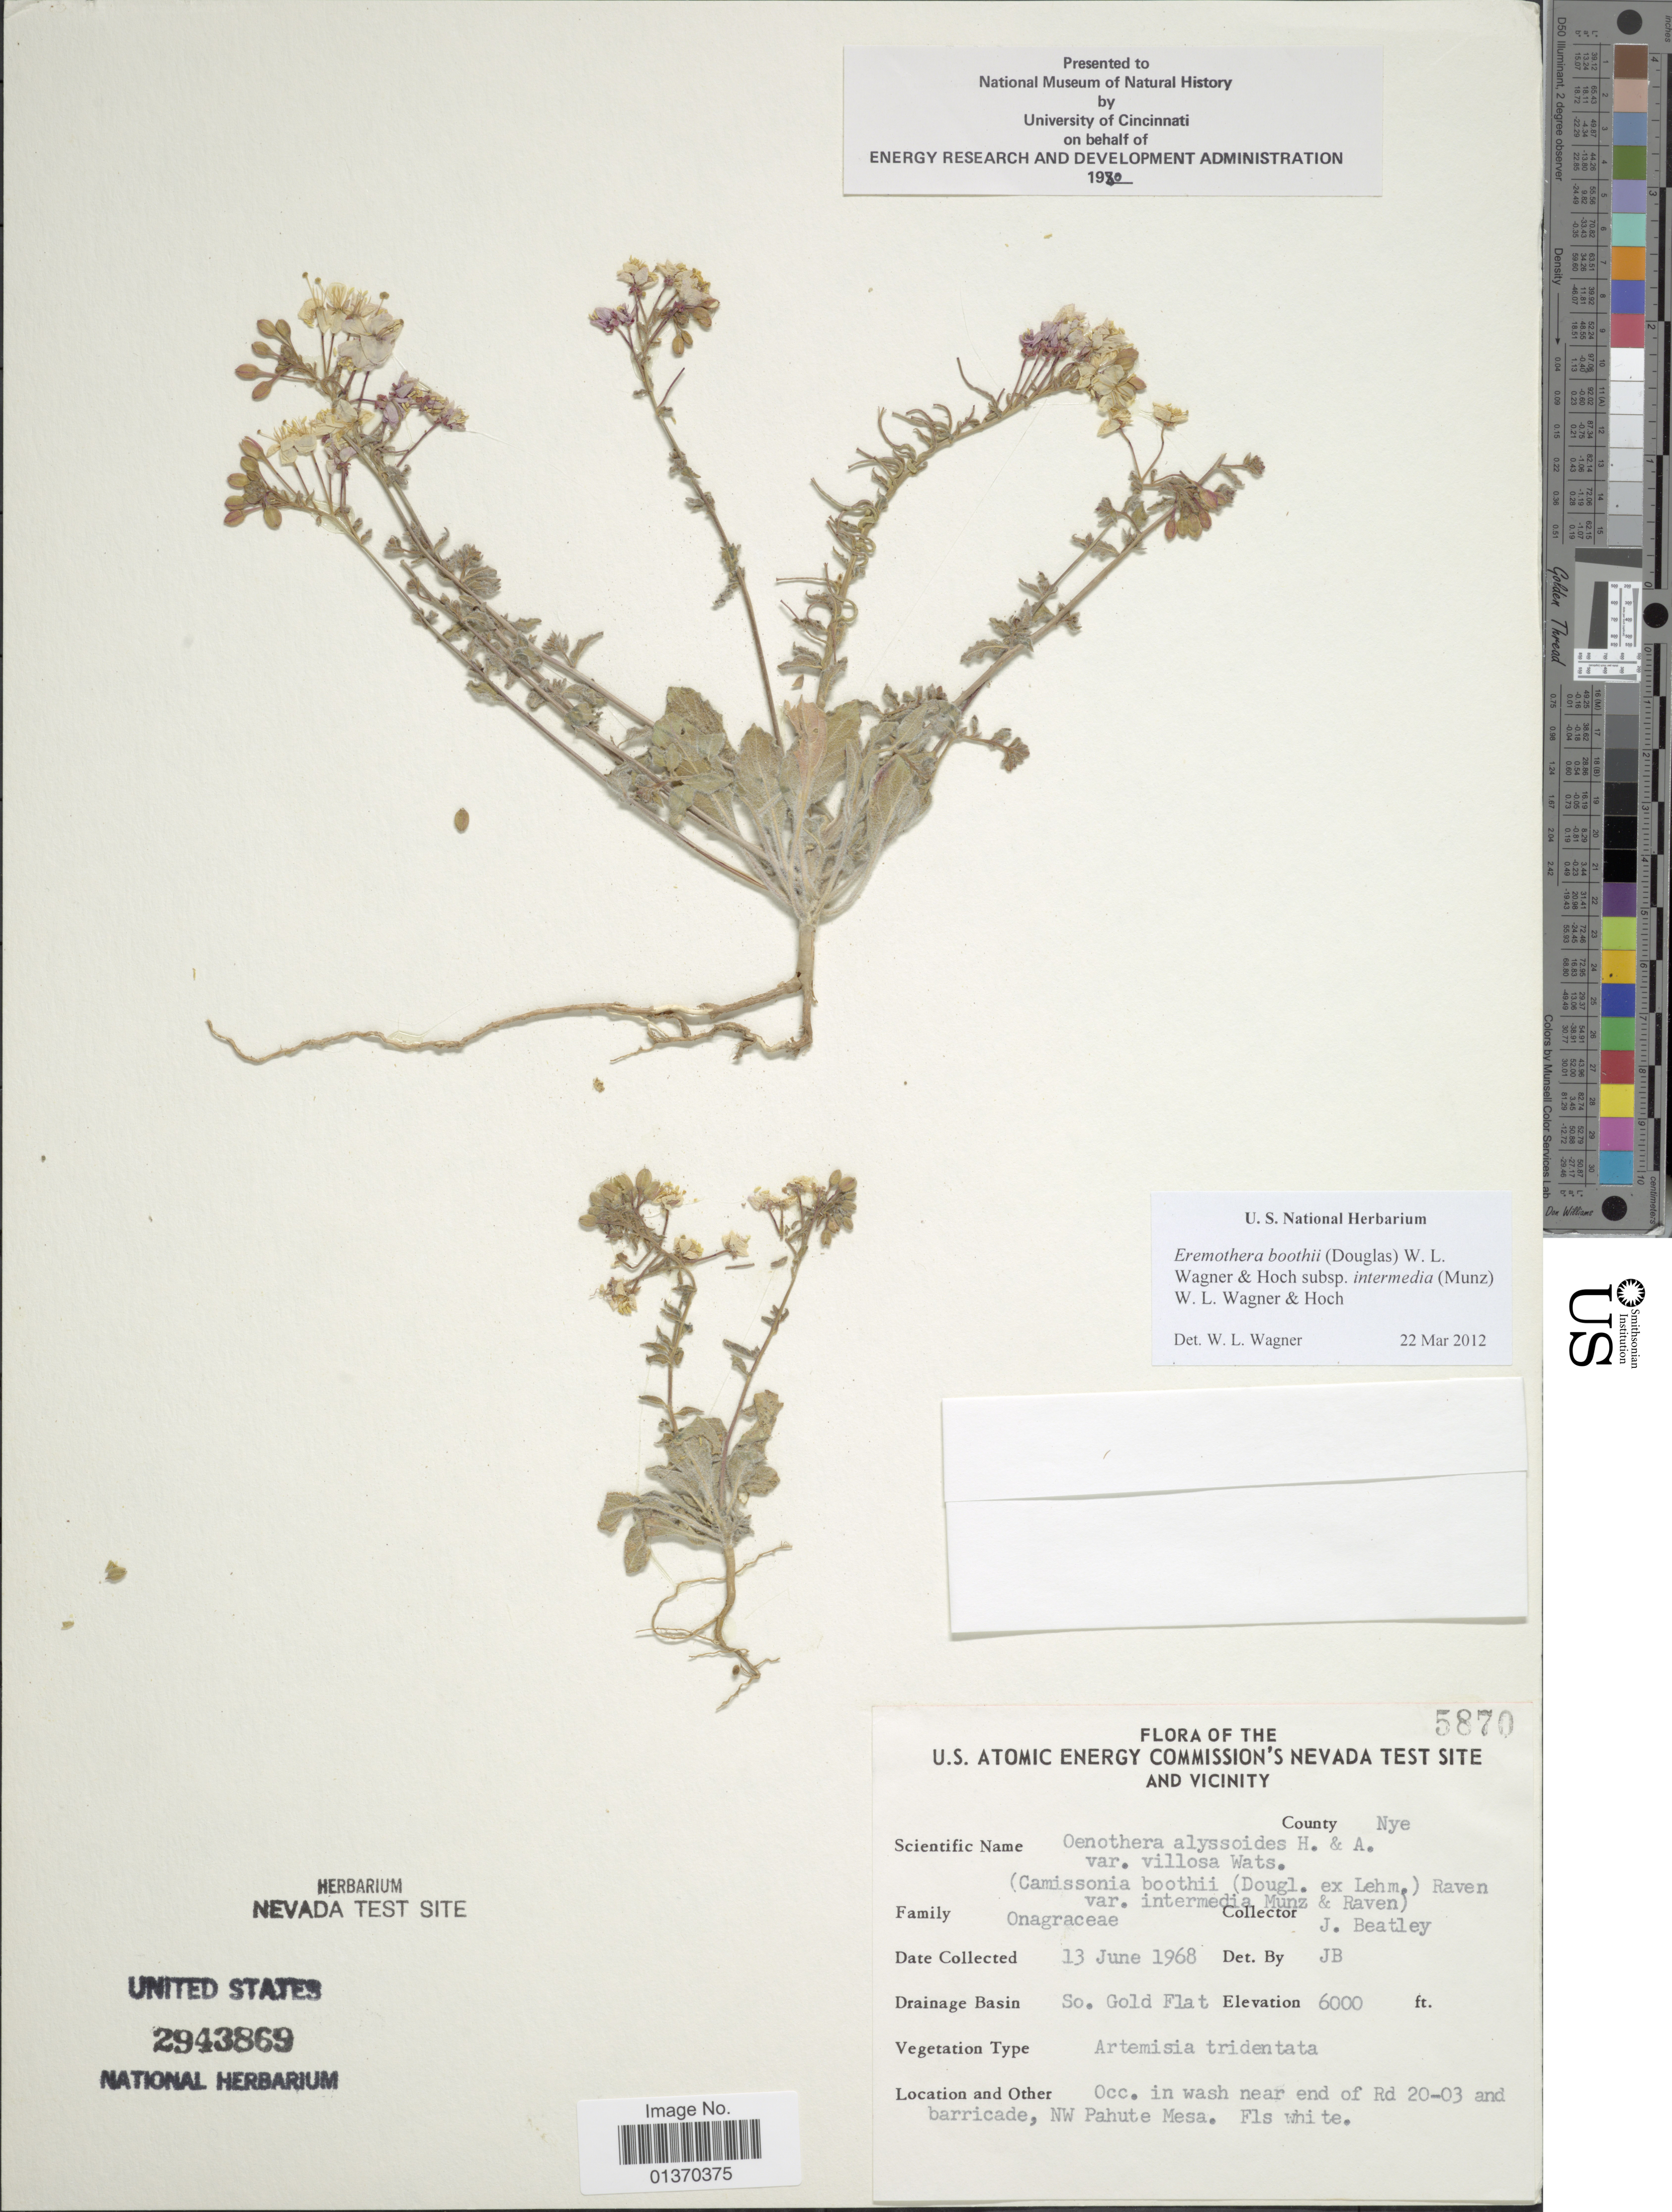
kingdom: Plantae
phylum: Tracheophyta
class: Magnoliopsida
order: Myrtales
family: Onagraceae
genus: Eremothera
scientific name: Eremothera boothii subsp. intermedia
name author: (Munz) W.L. Wagner & Hoch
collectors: J. C. Beatley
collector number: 5870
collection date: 1968-06-13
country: United States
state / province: Nevada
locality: U. S. Atomic Energy Commission's Nevada Test Site and Vicinity, So. Gold Flat, in wash near end of Rd 20-03 and barricade, NW Pahute Mesa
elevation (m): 1829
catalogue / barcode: US 2943869